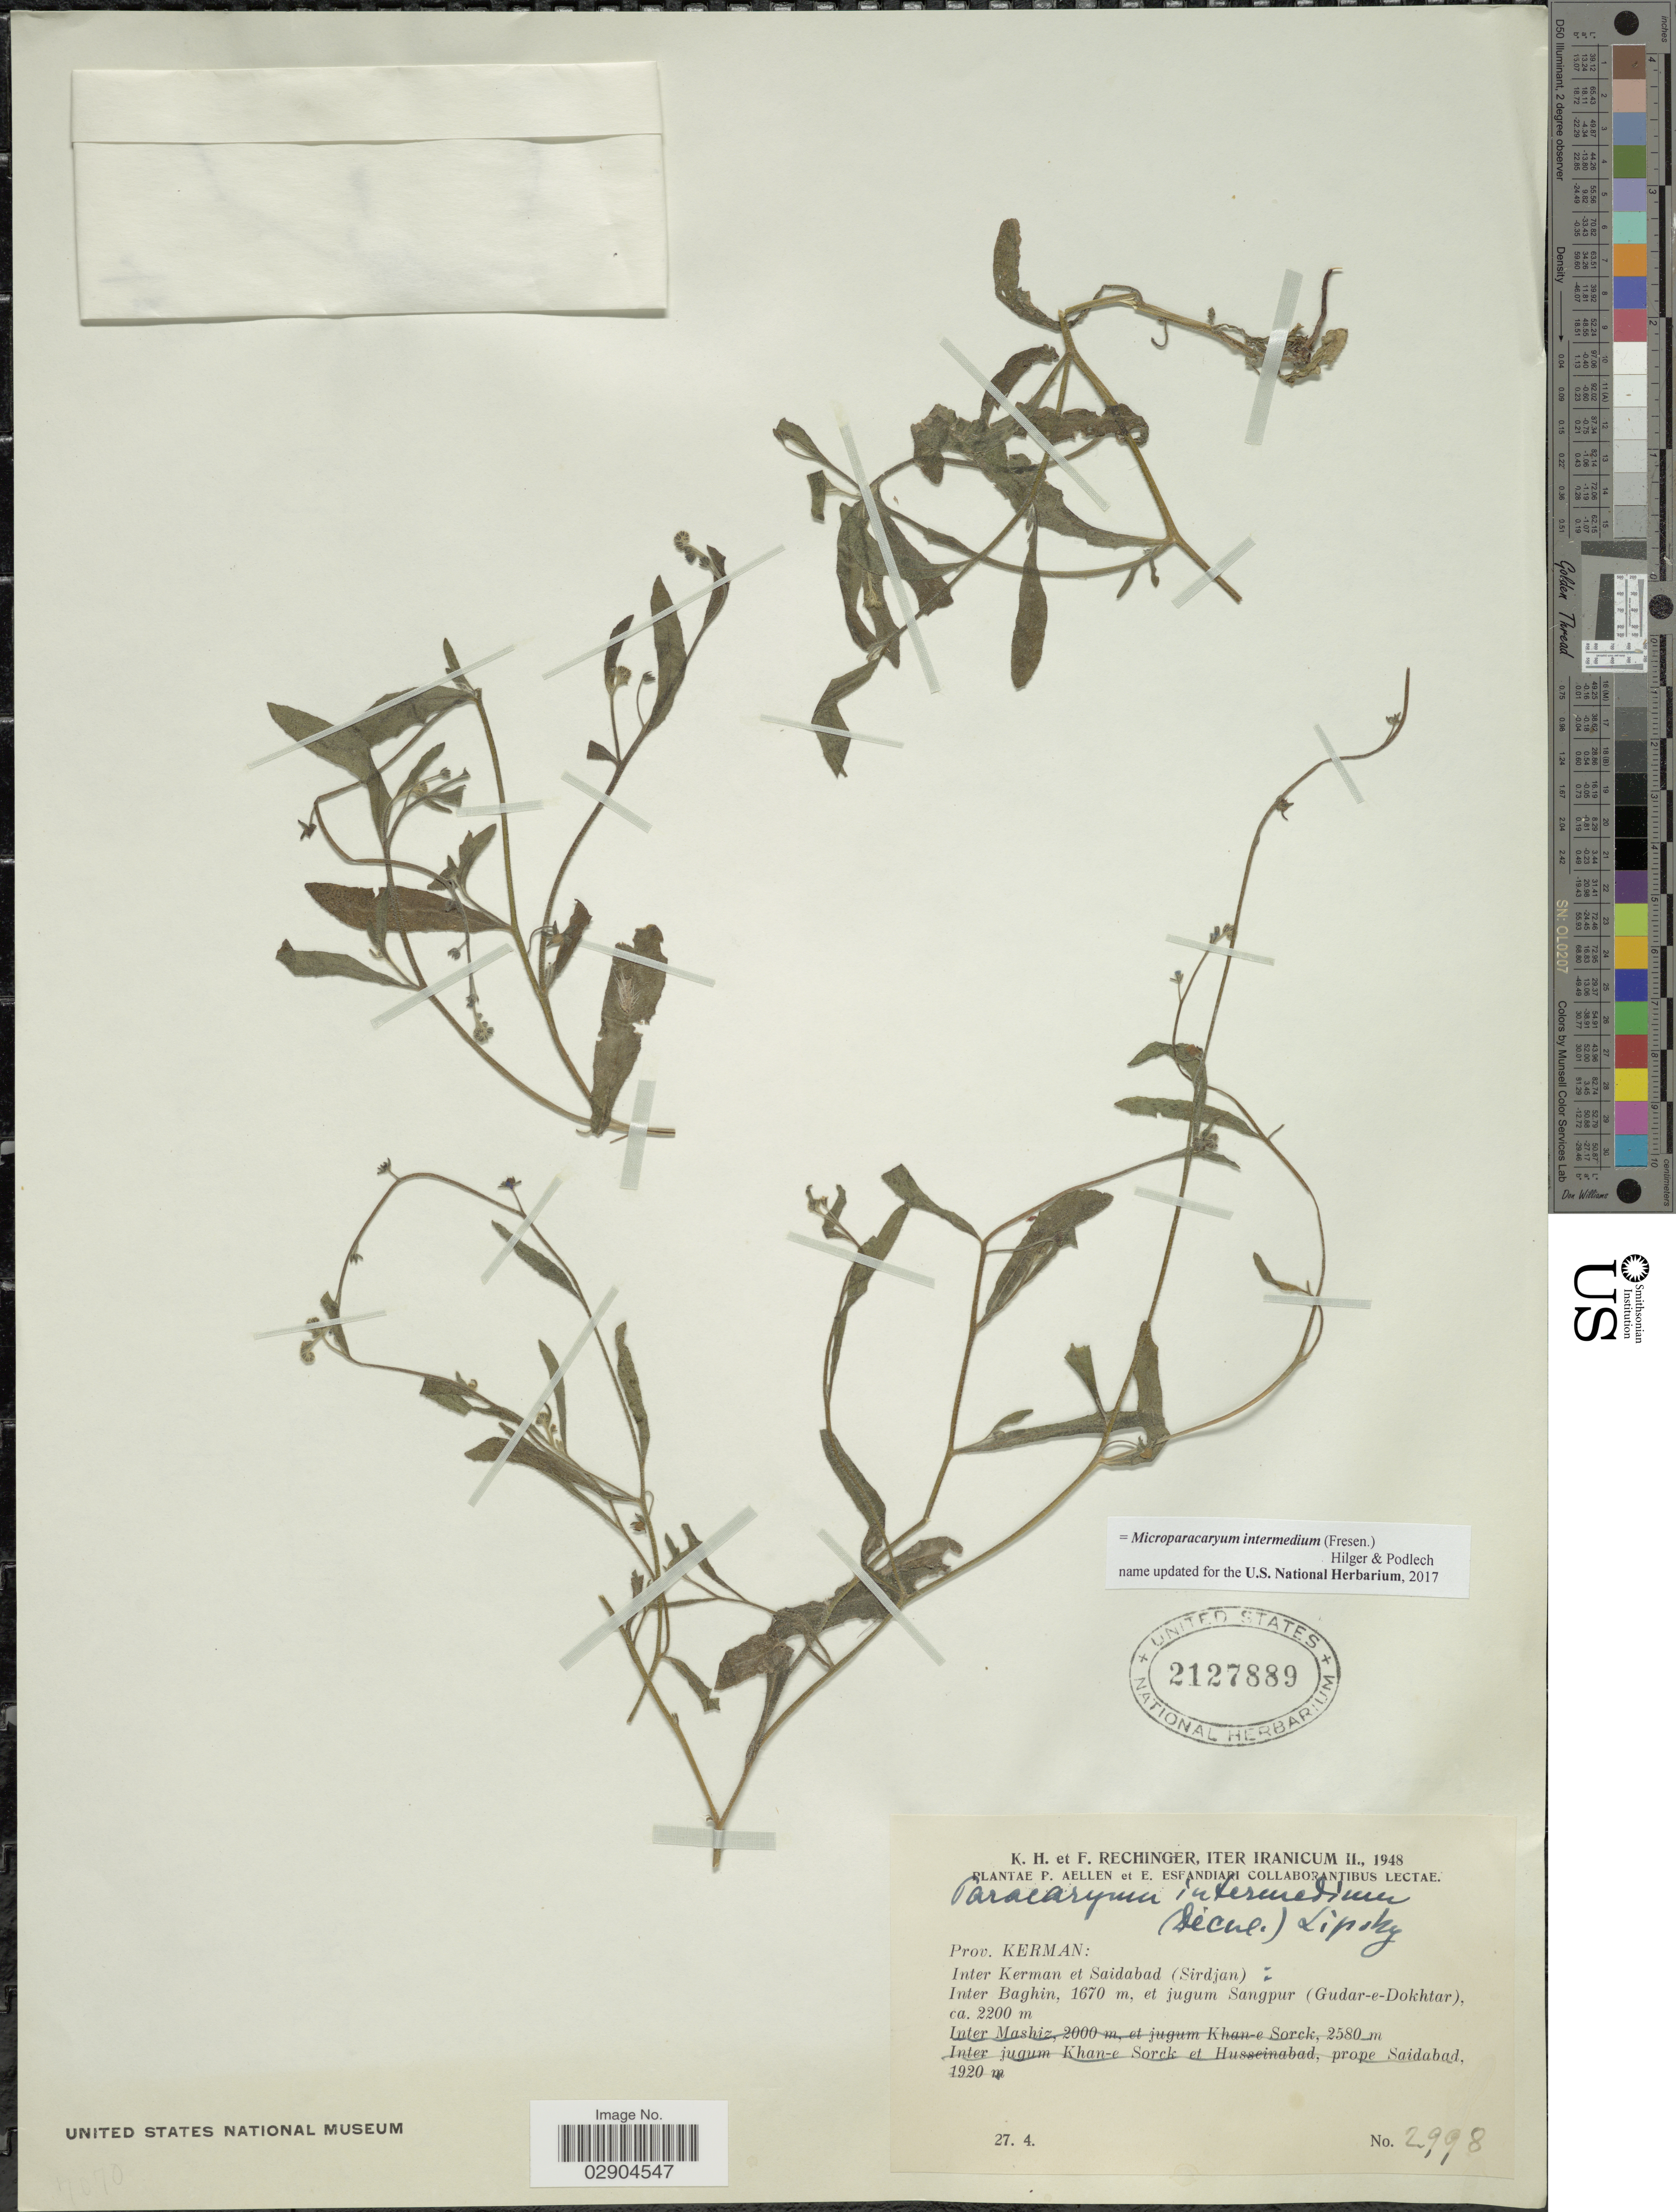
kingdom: Plantae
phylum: Tracheophyta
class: Magnoliopsida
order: Boraginales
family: Boraginaceae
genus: Microparacaryum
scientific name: Microparacaryum intermedium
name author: (Fresen.) Hilger & Podlech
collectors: K. H. Rechinger & F. Rechinger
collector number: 2998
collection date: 1948-04-27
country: Iran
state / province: Kerman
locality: Prov. Kerman: Inter Kerman et Saidabad (Sirdjan): Inter Baghin, 1670 m, et jugum Sangpur (Gudar-e-Dokhtar).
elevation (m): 2200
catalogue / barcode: US 2127889